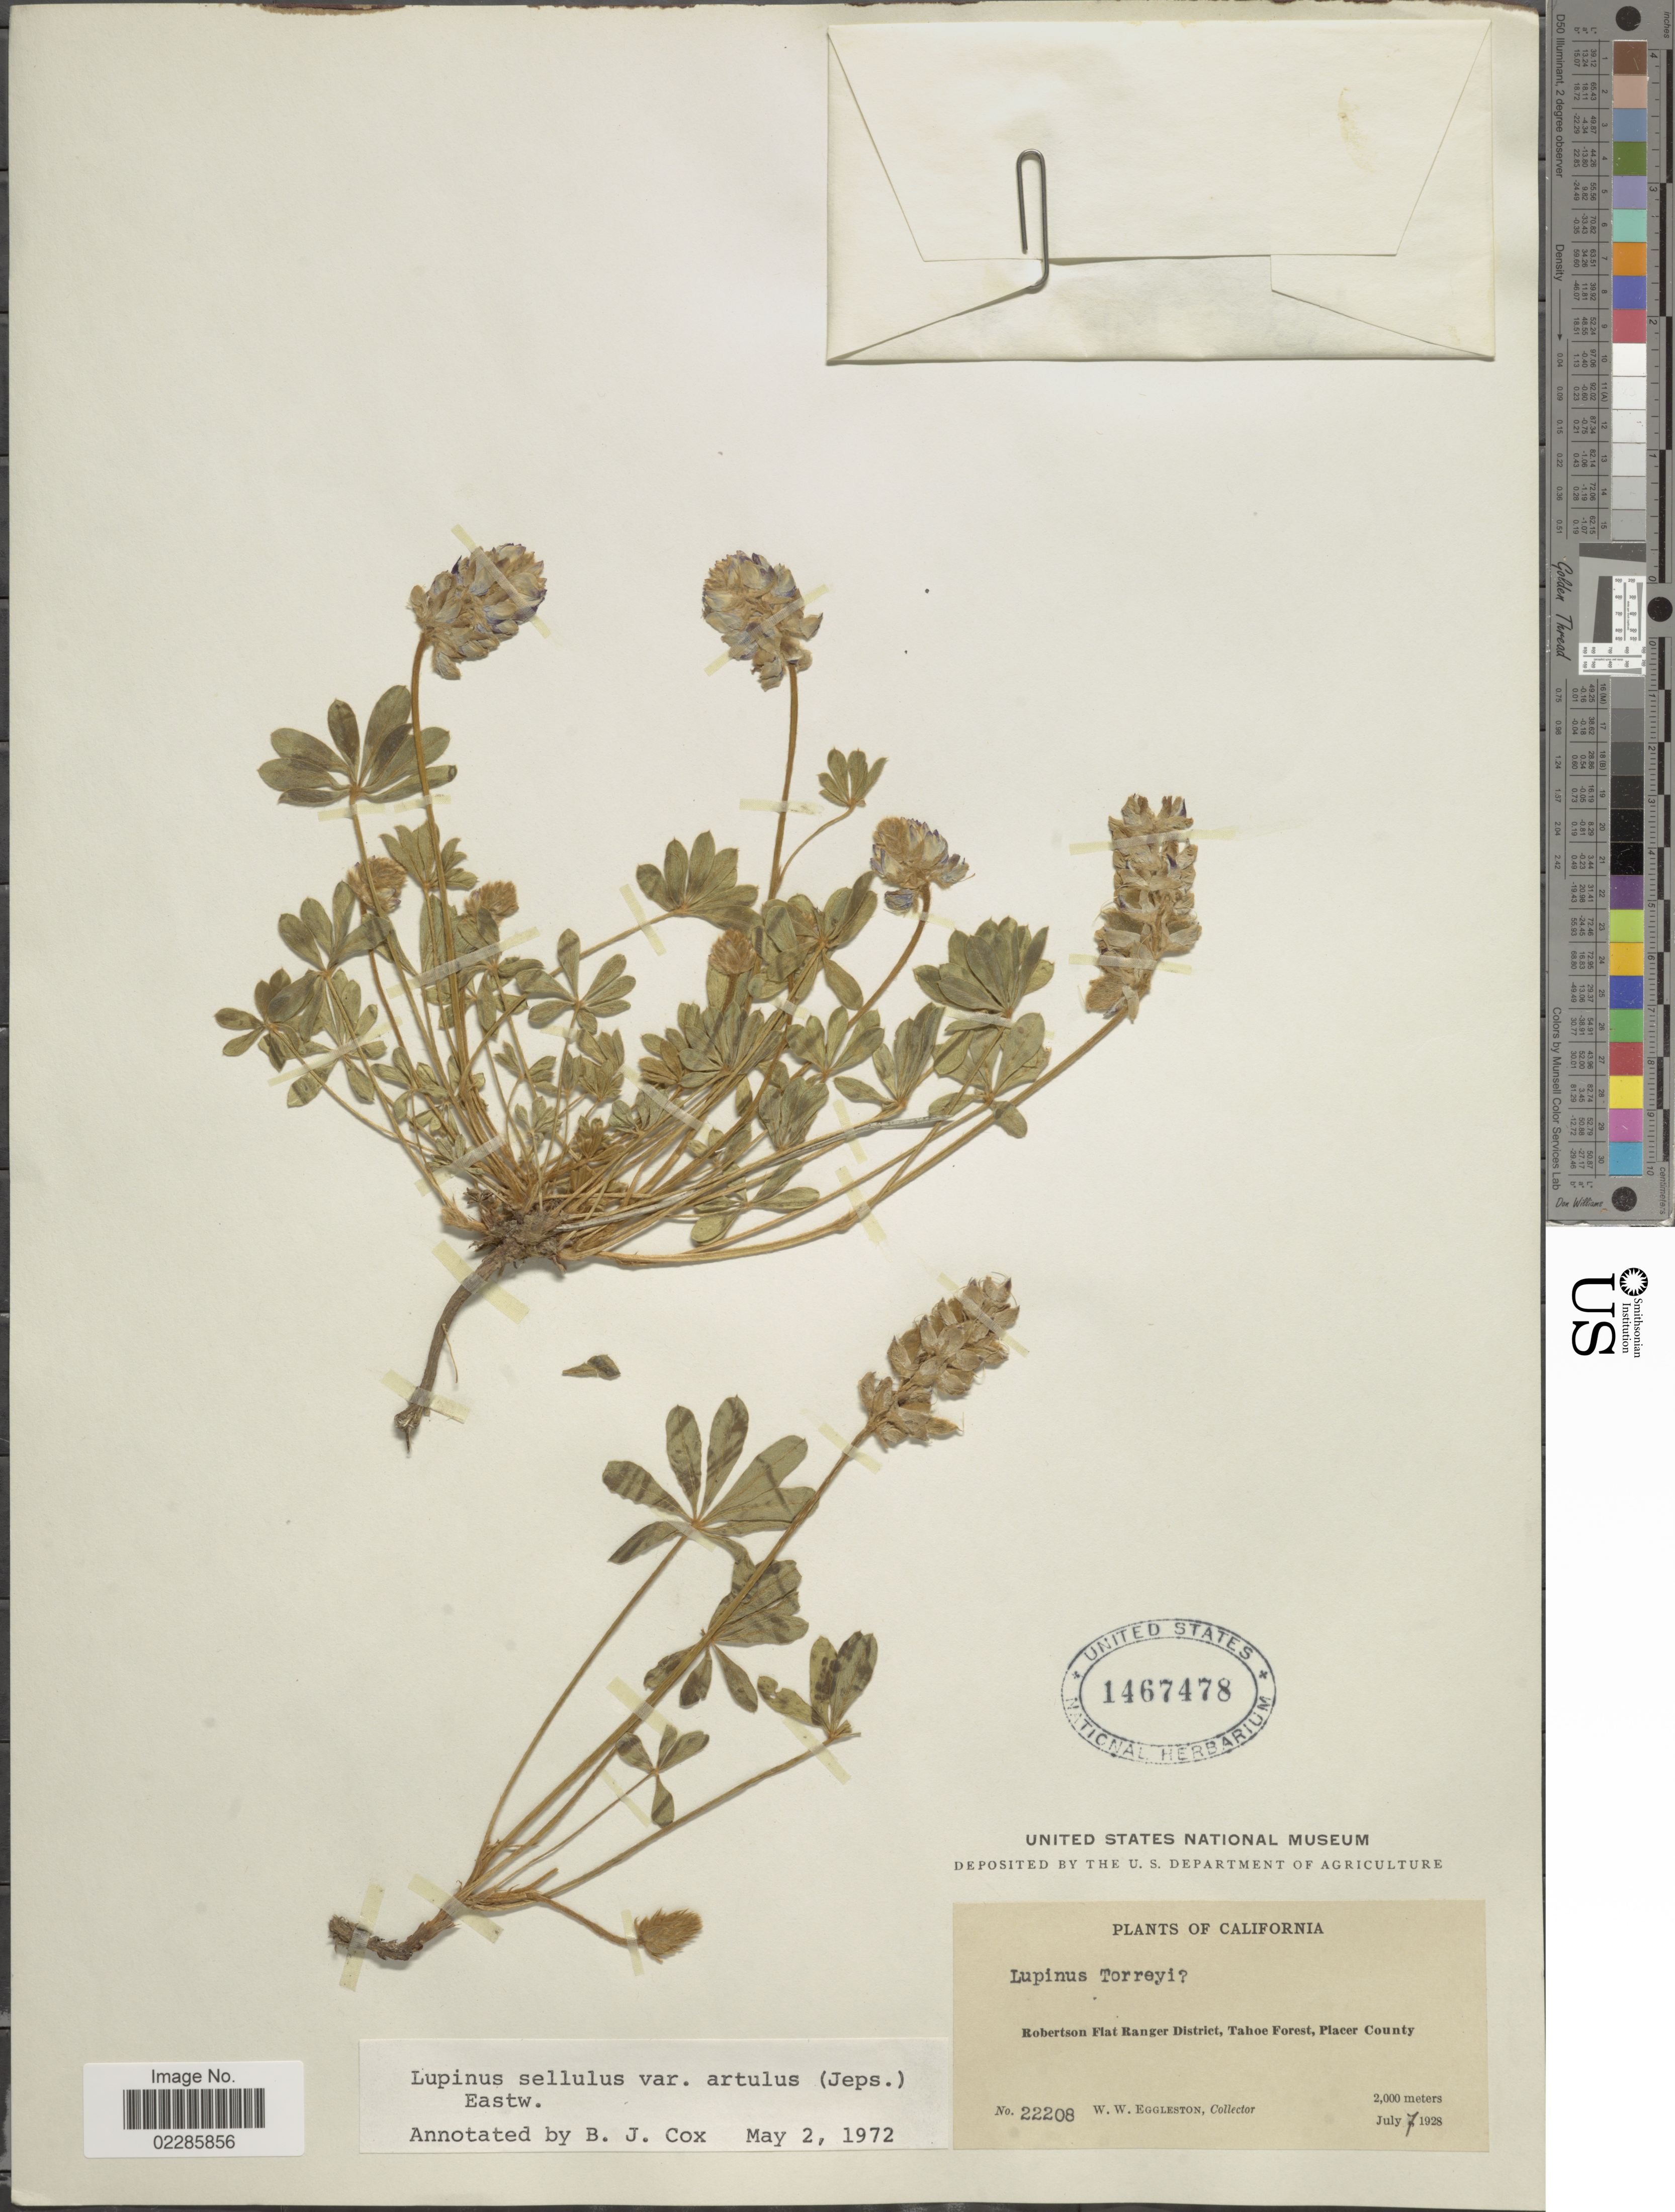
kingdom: Plantae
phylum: Tracheophyta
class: Magnoliopsida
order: Fabales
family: Fabaceae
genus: Lupinus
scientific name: Lupinus sellulus var. artulus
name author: (Jeps.) Eastw.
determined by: Cox, B. J.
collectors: W. W. Eggleston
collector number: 22208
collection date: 1928-07-07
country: United States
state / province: California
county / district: Placer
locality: Robertson Flat Ranger District, Tahoe Forest, Placer County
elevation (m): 2000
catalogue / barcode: US 1467478